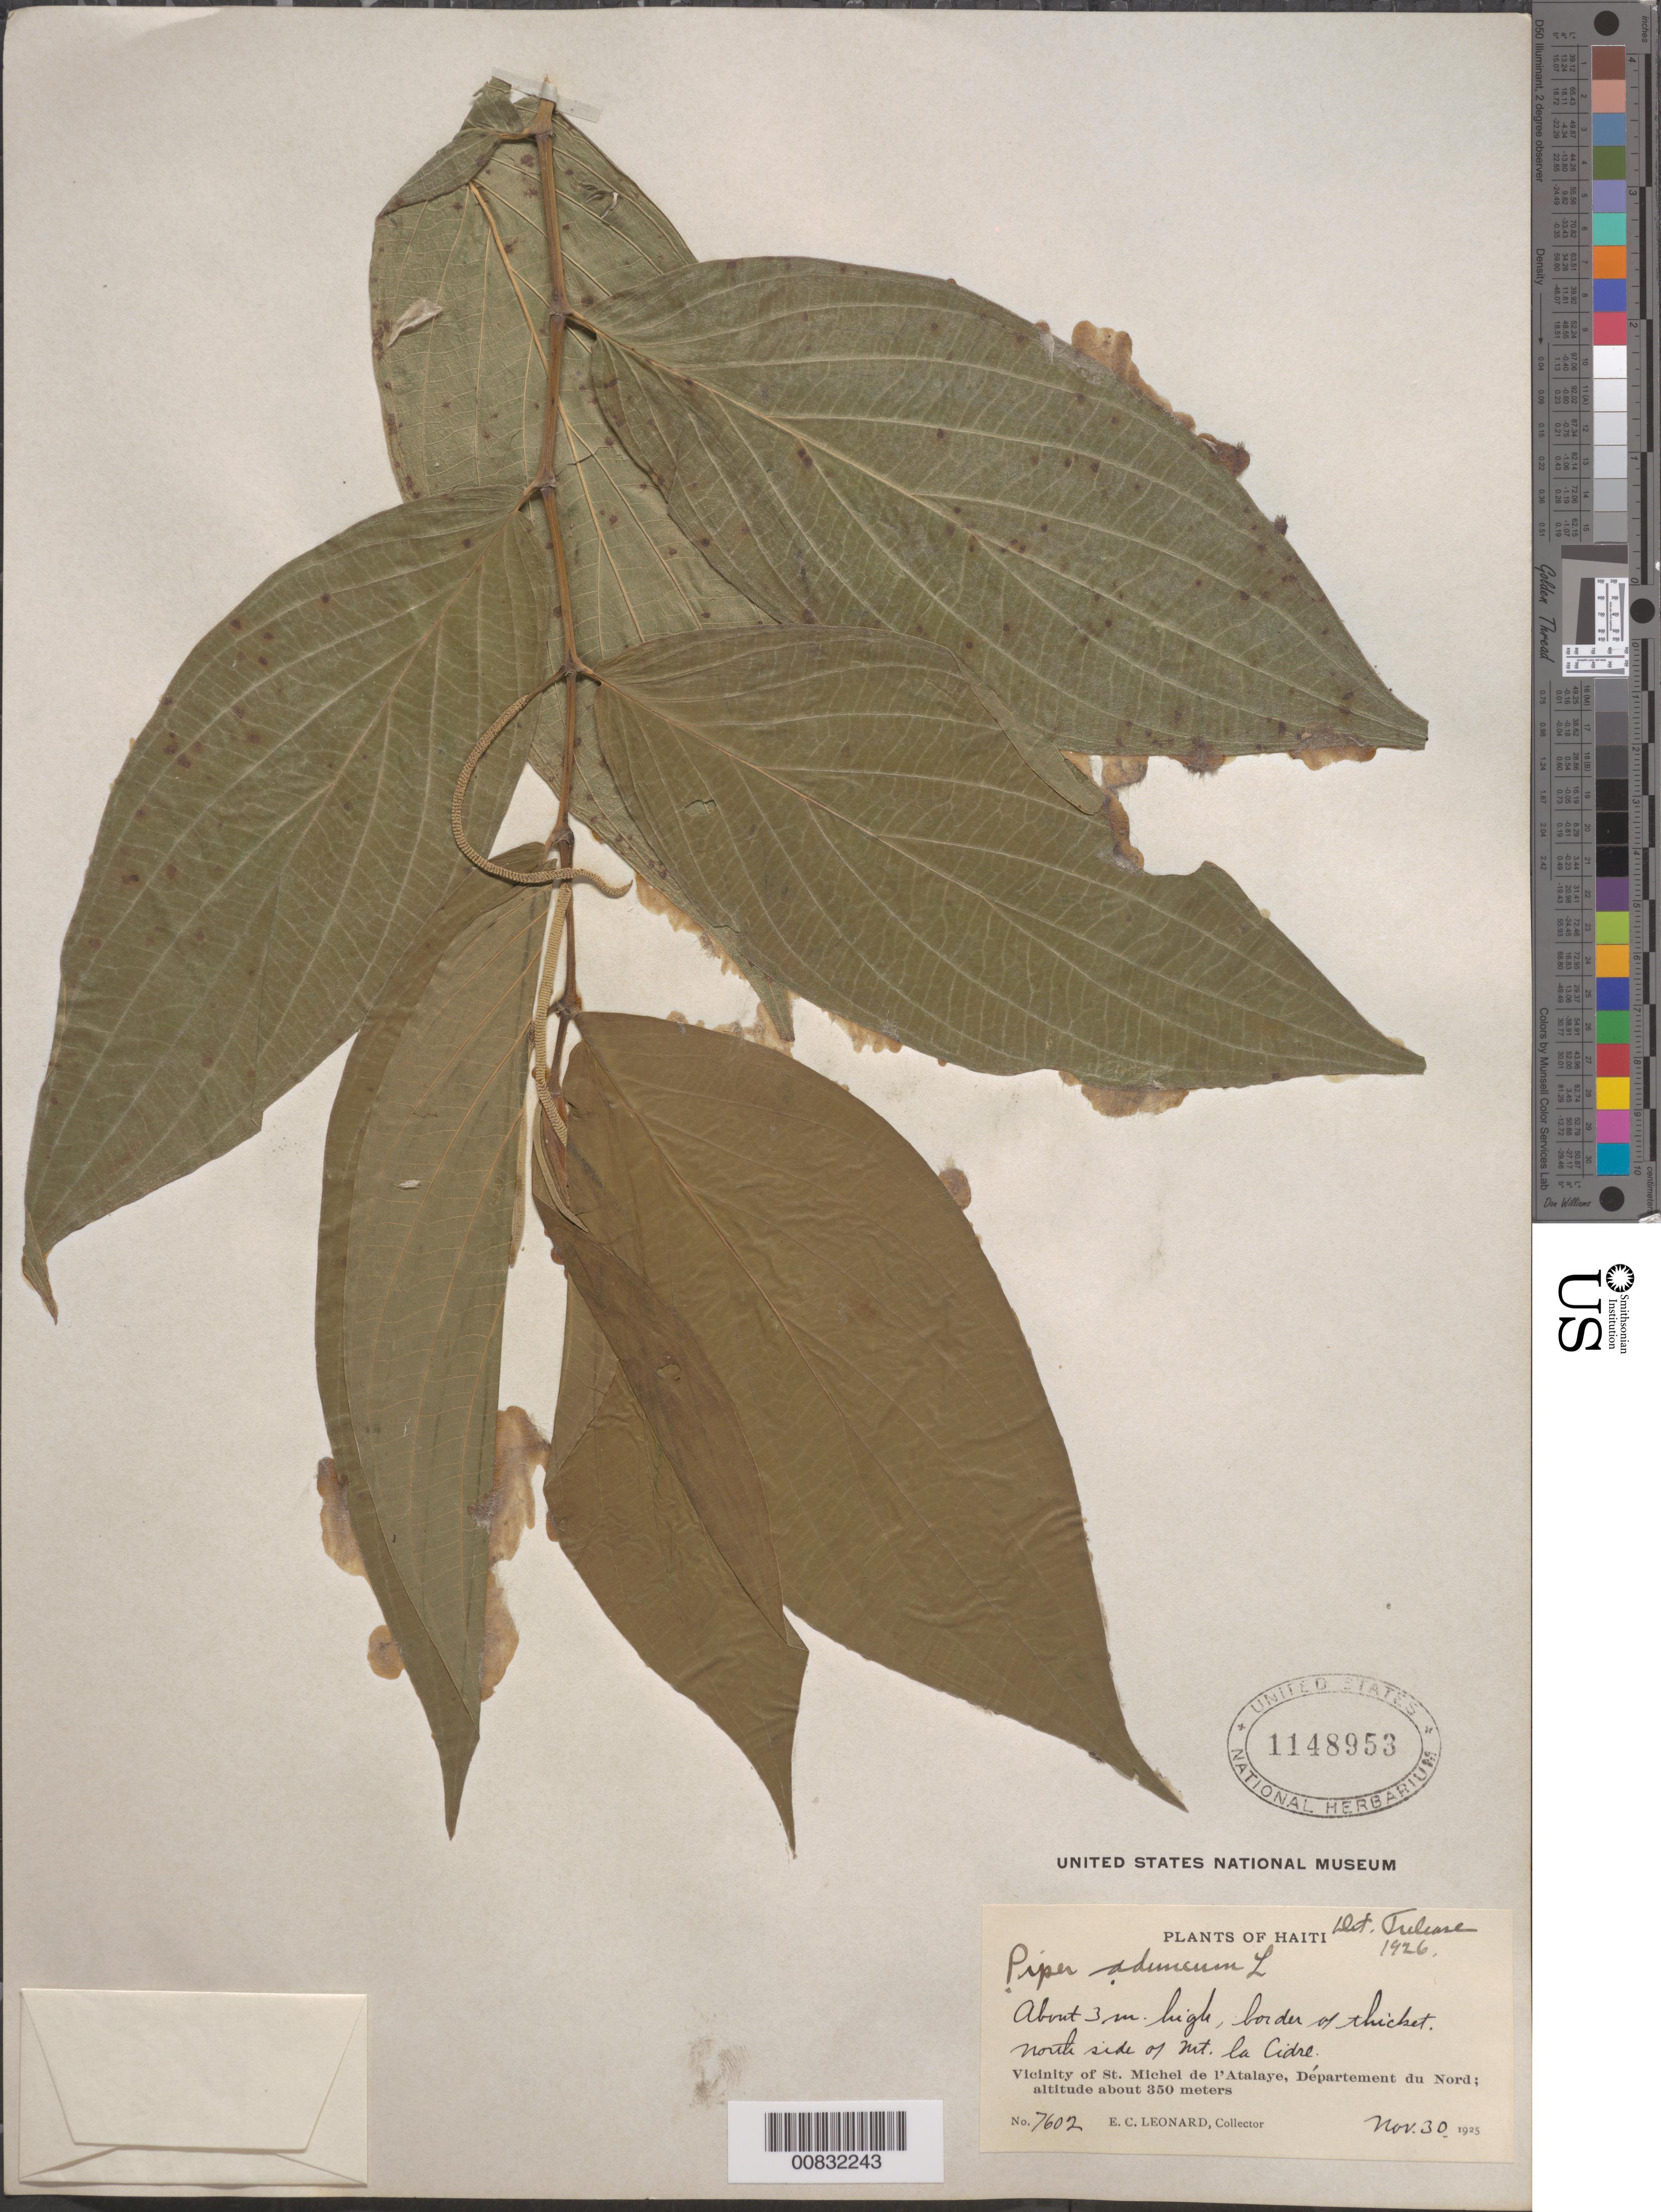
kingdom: Plantae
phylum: Tracheophyta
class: Magnoliopsida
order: Piperales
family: Piperaceae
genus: Piper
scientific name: Piper aduncum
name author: L.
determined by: Trelease, --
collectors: E. C. Leonard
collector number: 7602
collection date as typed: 30 Nov 1925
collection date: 1925-11-30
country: Haiti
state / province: Nord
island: Hispaniola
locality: Vicinity of St. Michel de l'Atalaye. Border of thicket north side of Mt. la Cidre.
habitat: Border of thicket.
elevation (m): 350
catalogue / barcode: US 1148953